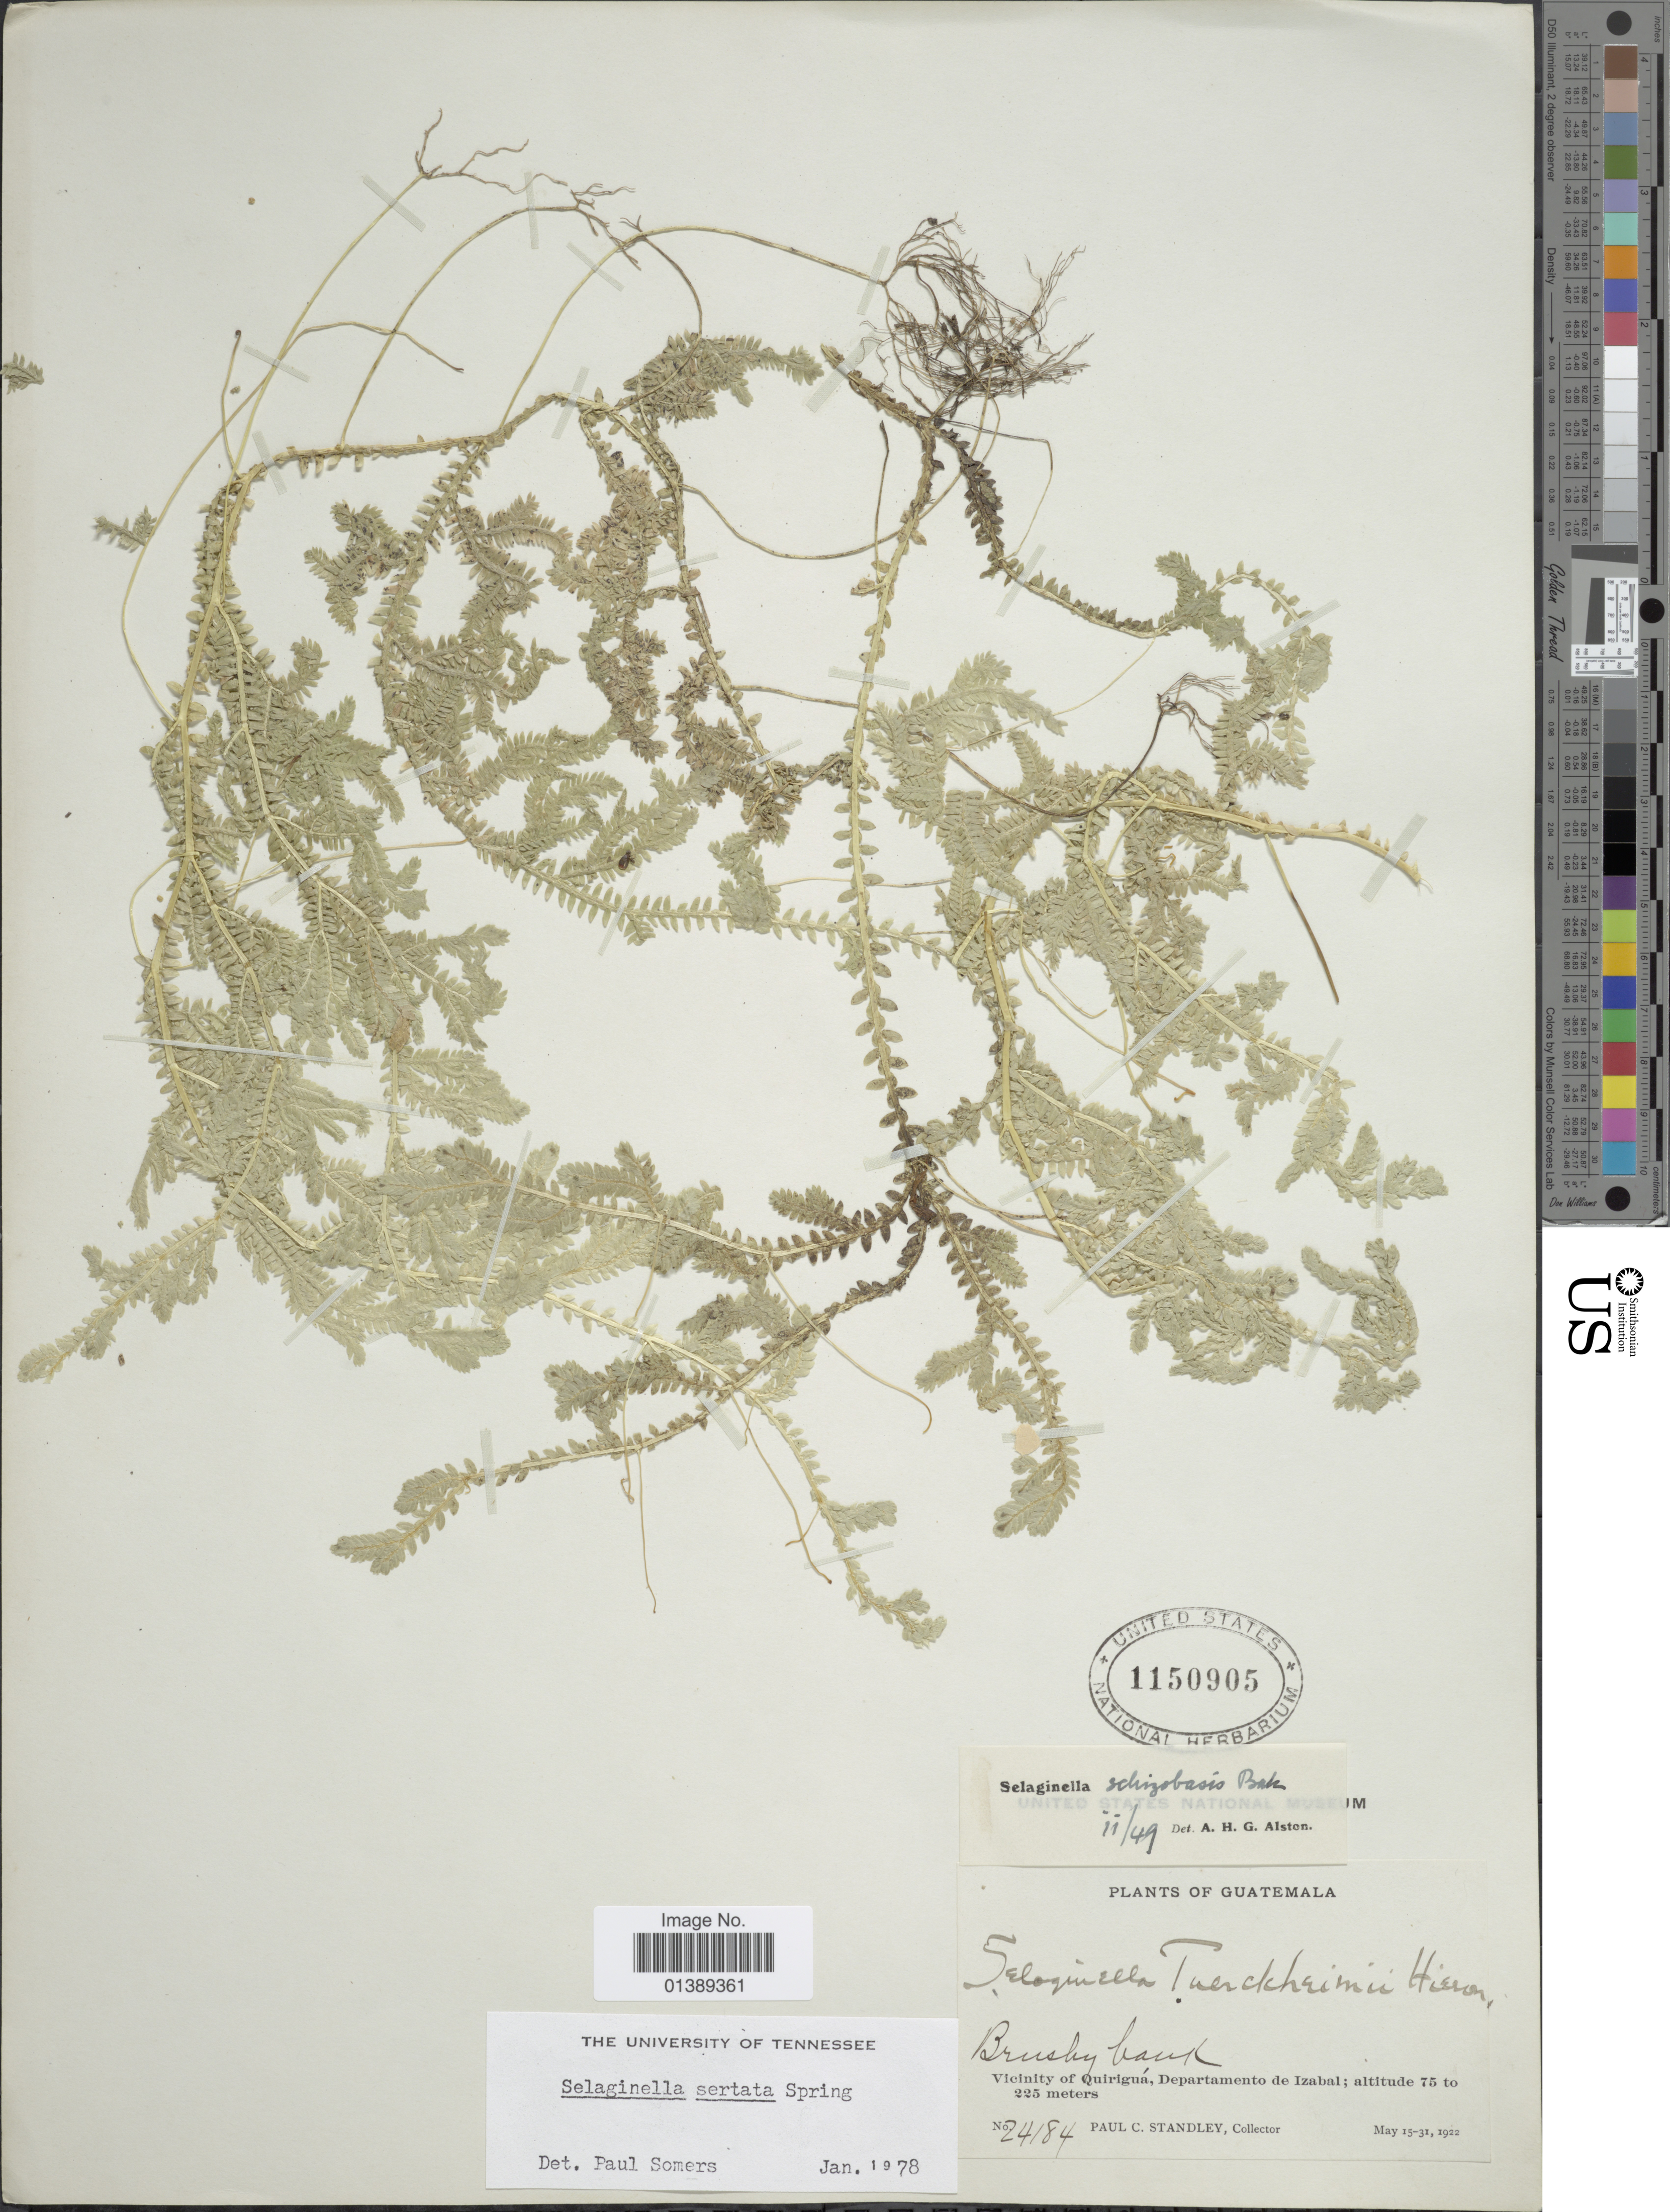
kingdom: Plantae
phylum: Tracheophyta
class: Lycopodiopsida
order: Selaginellales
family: Selaginellaceae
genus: Selaginella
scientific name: Selaginella sertata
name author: Spring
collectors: P. C. Standley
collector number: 24184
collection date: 1922-05-15/1922-05-31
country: Guatemala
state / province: Izabal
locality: Vicinity of Quiriguá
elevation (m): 75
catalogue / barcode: US 1150905